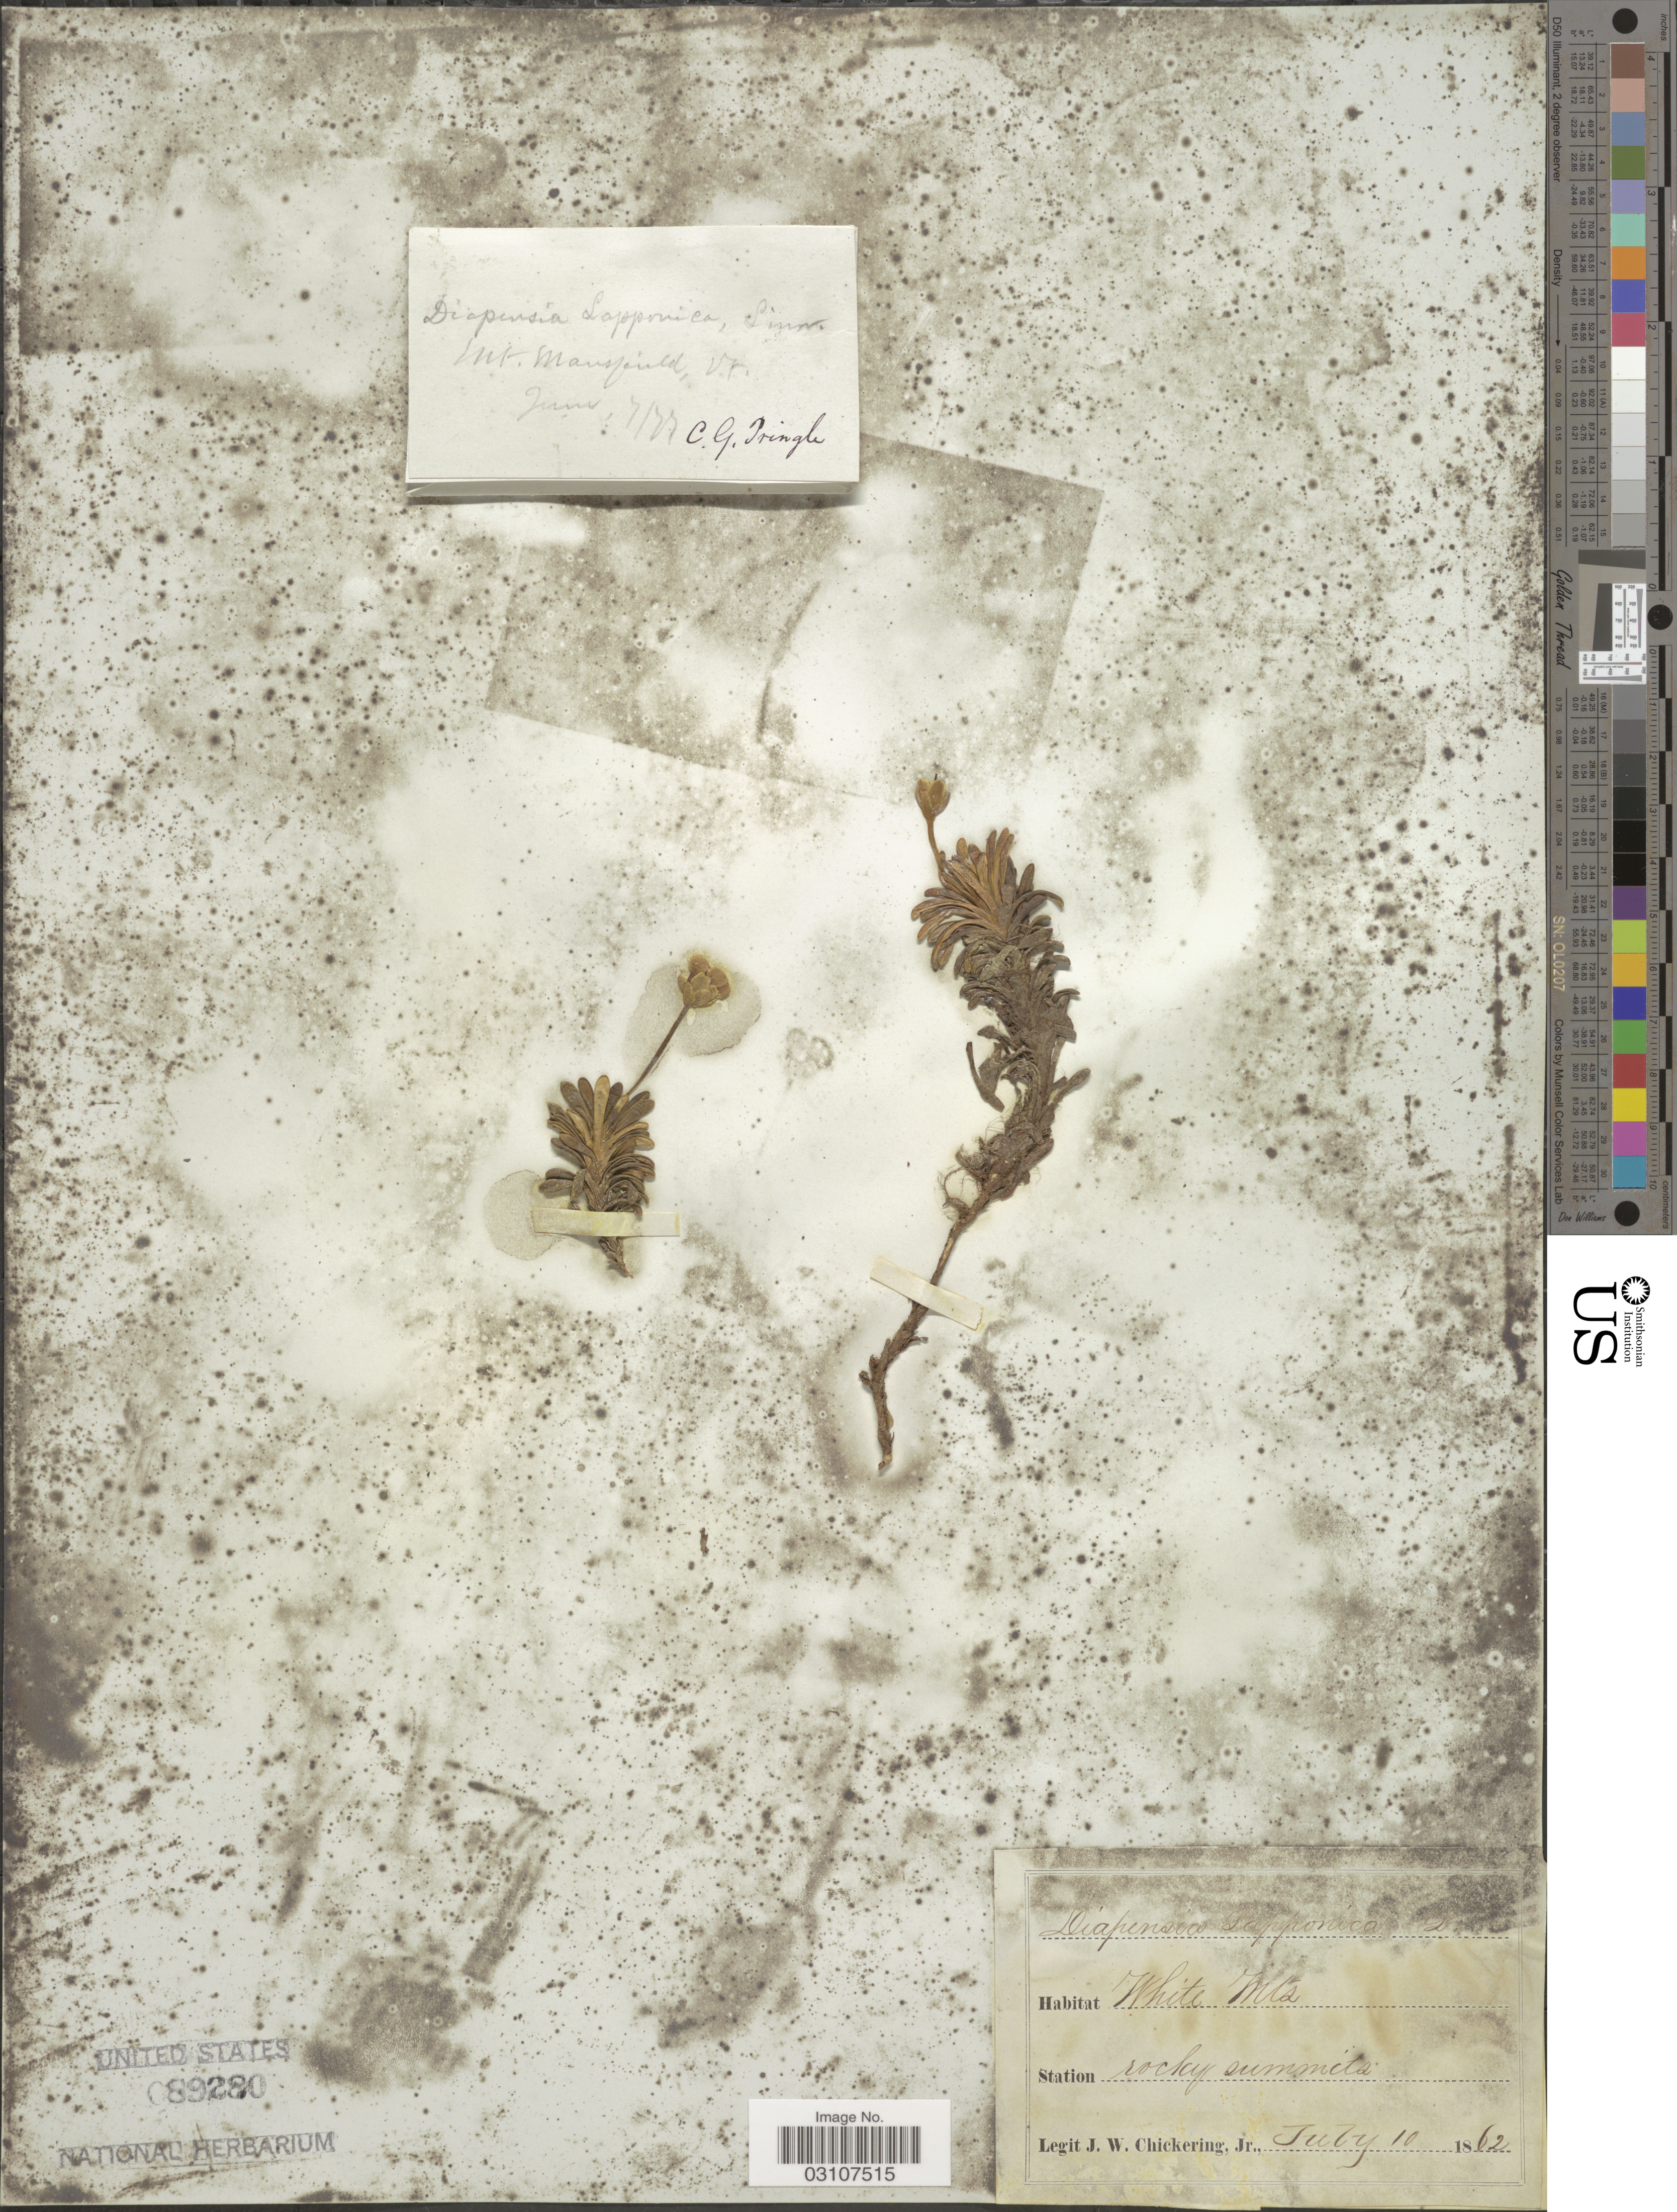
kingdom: Plantae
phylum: Tracheophyta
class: Magnoliopsida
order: Ericales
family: Diapensiaceae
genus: Diapensia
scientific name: Diapensia lapponica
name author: L.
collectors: C. G. Pringle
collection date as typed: Transcribed d/m/y: 7/6/77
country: United States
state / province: Vermont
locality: Mt. Mansfield.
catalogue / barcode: US 89280